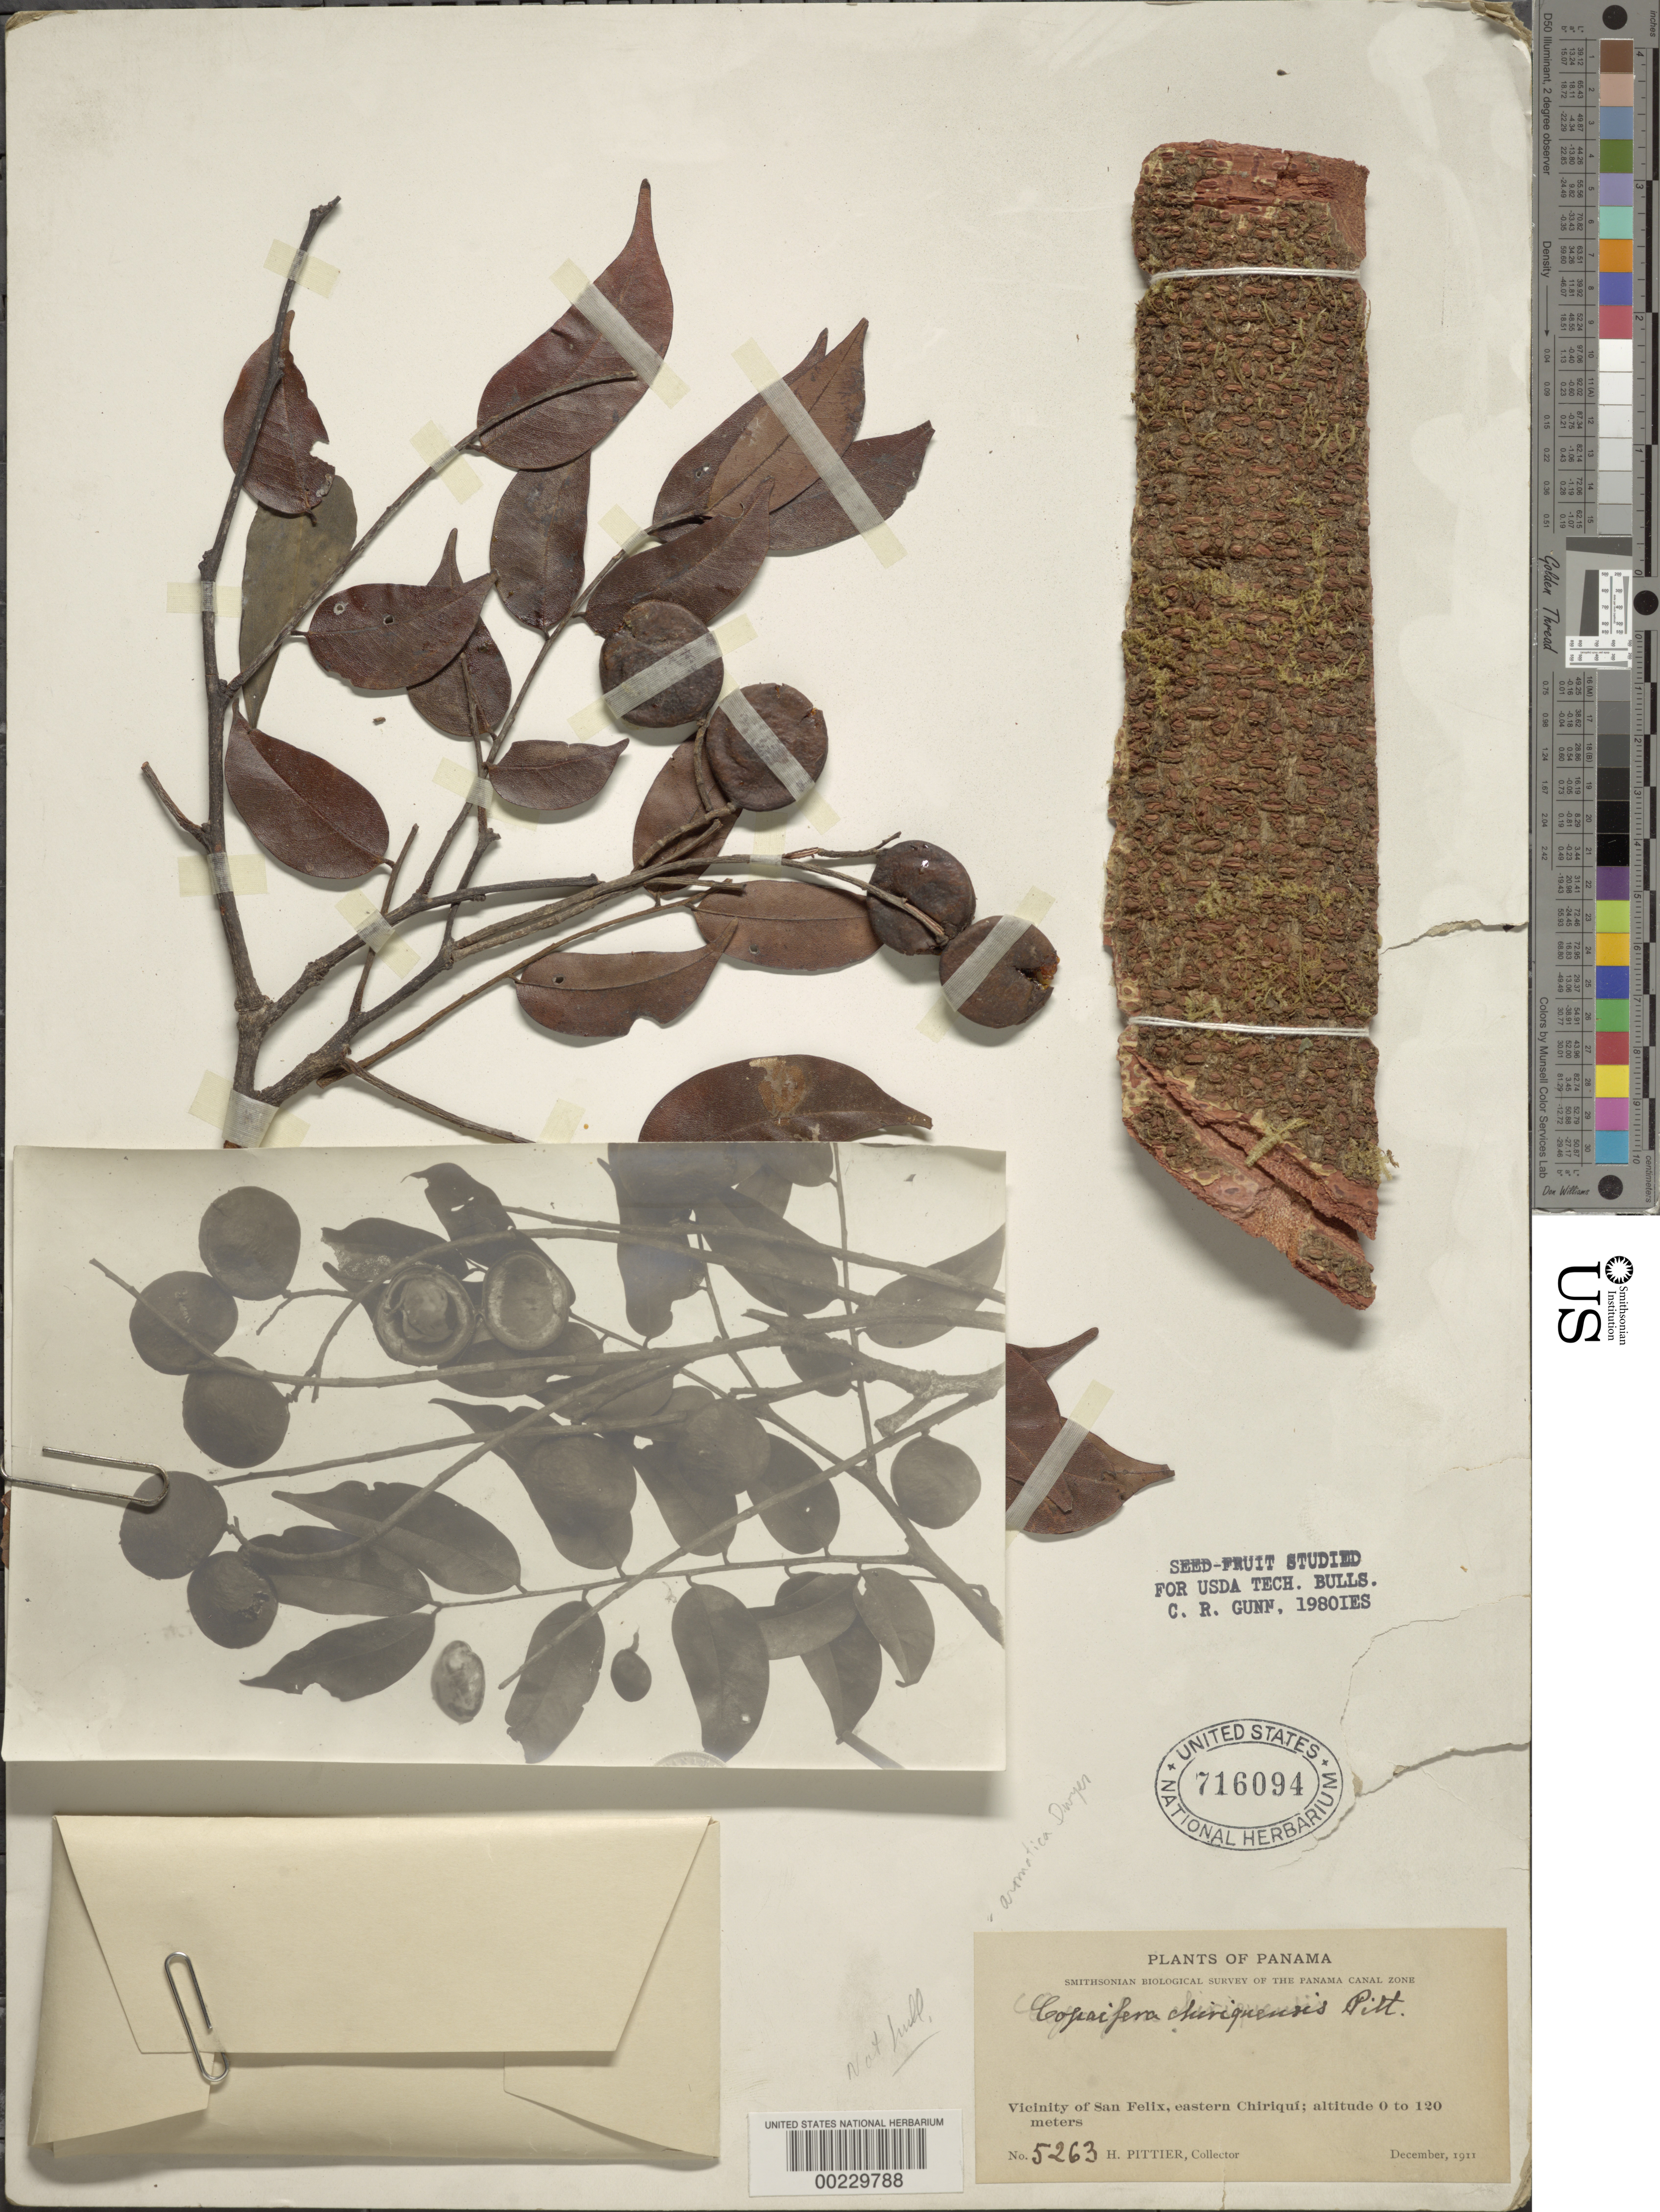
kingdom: Plantae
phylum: Tracheophyta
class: Magnoliopsida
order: Fabales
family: Fabaceae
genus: Copaifera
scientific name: Copaifera aromatica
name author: Dwyer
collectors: H. F. Pittier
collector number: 5263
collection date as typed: Dec 1911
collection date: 1911-12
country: Panama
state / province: Chiriquí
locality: Vicinity of San Felix, Eastern Chiriqui.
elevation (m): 0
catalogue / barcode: US 716094